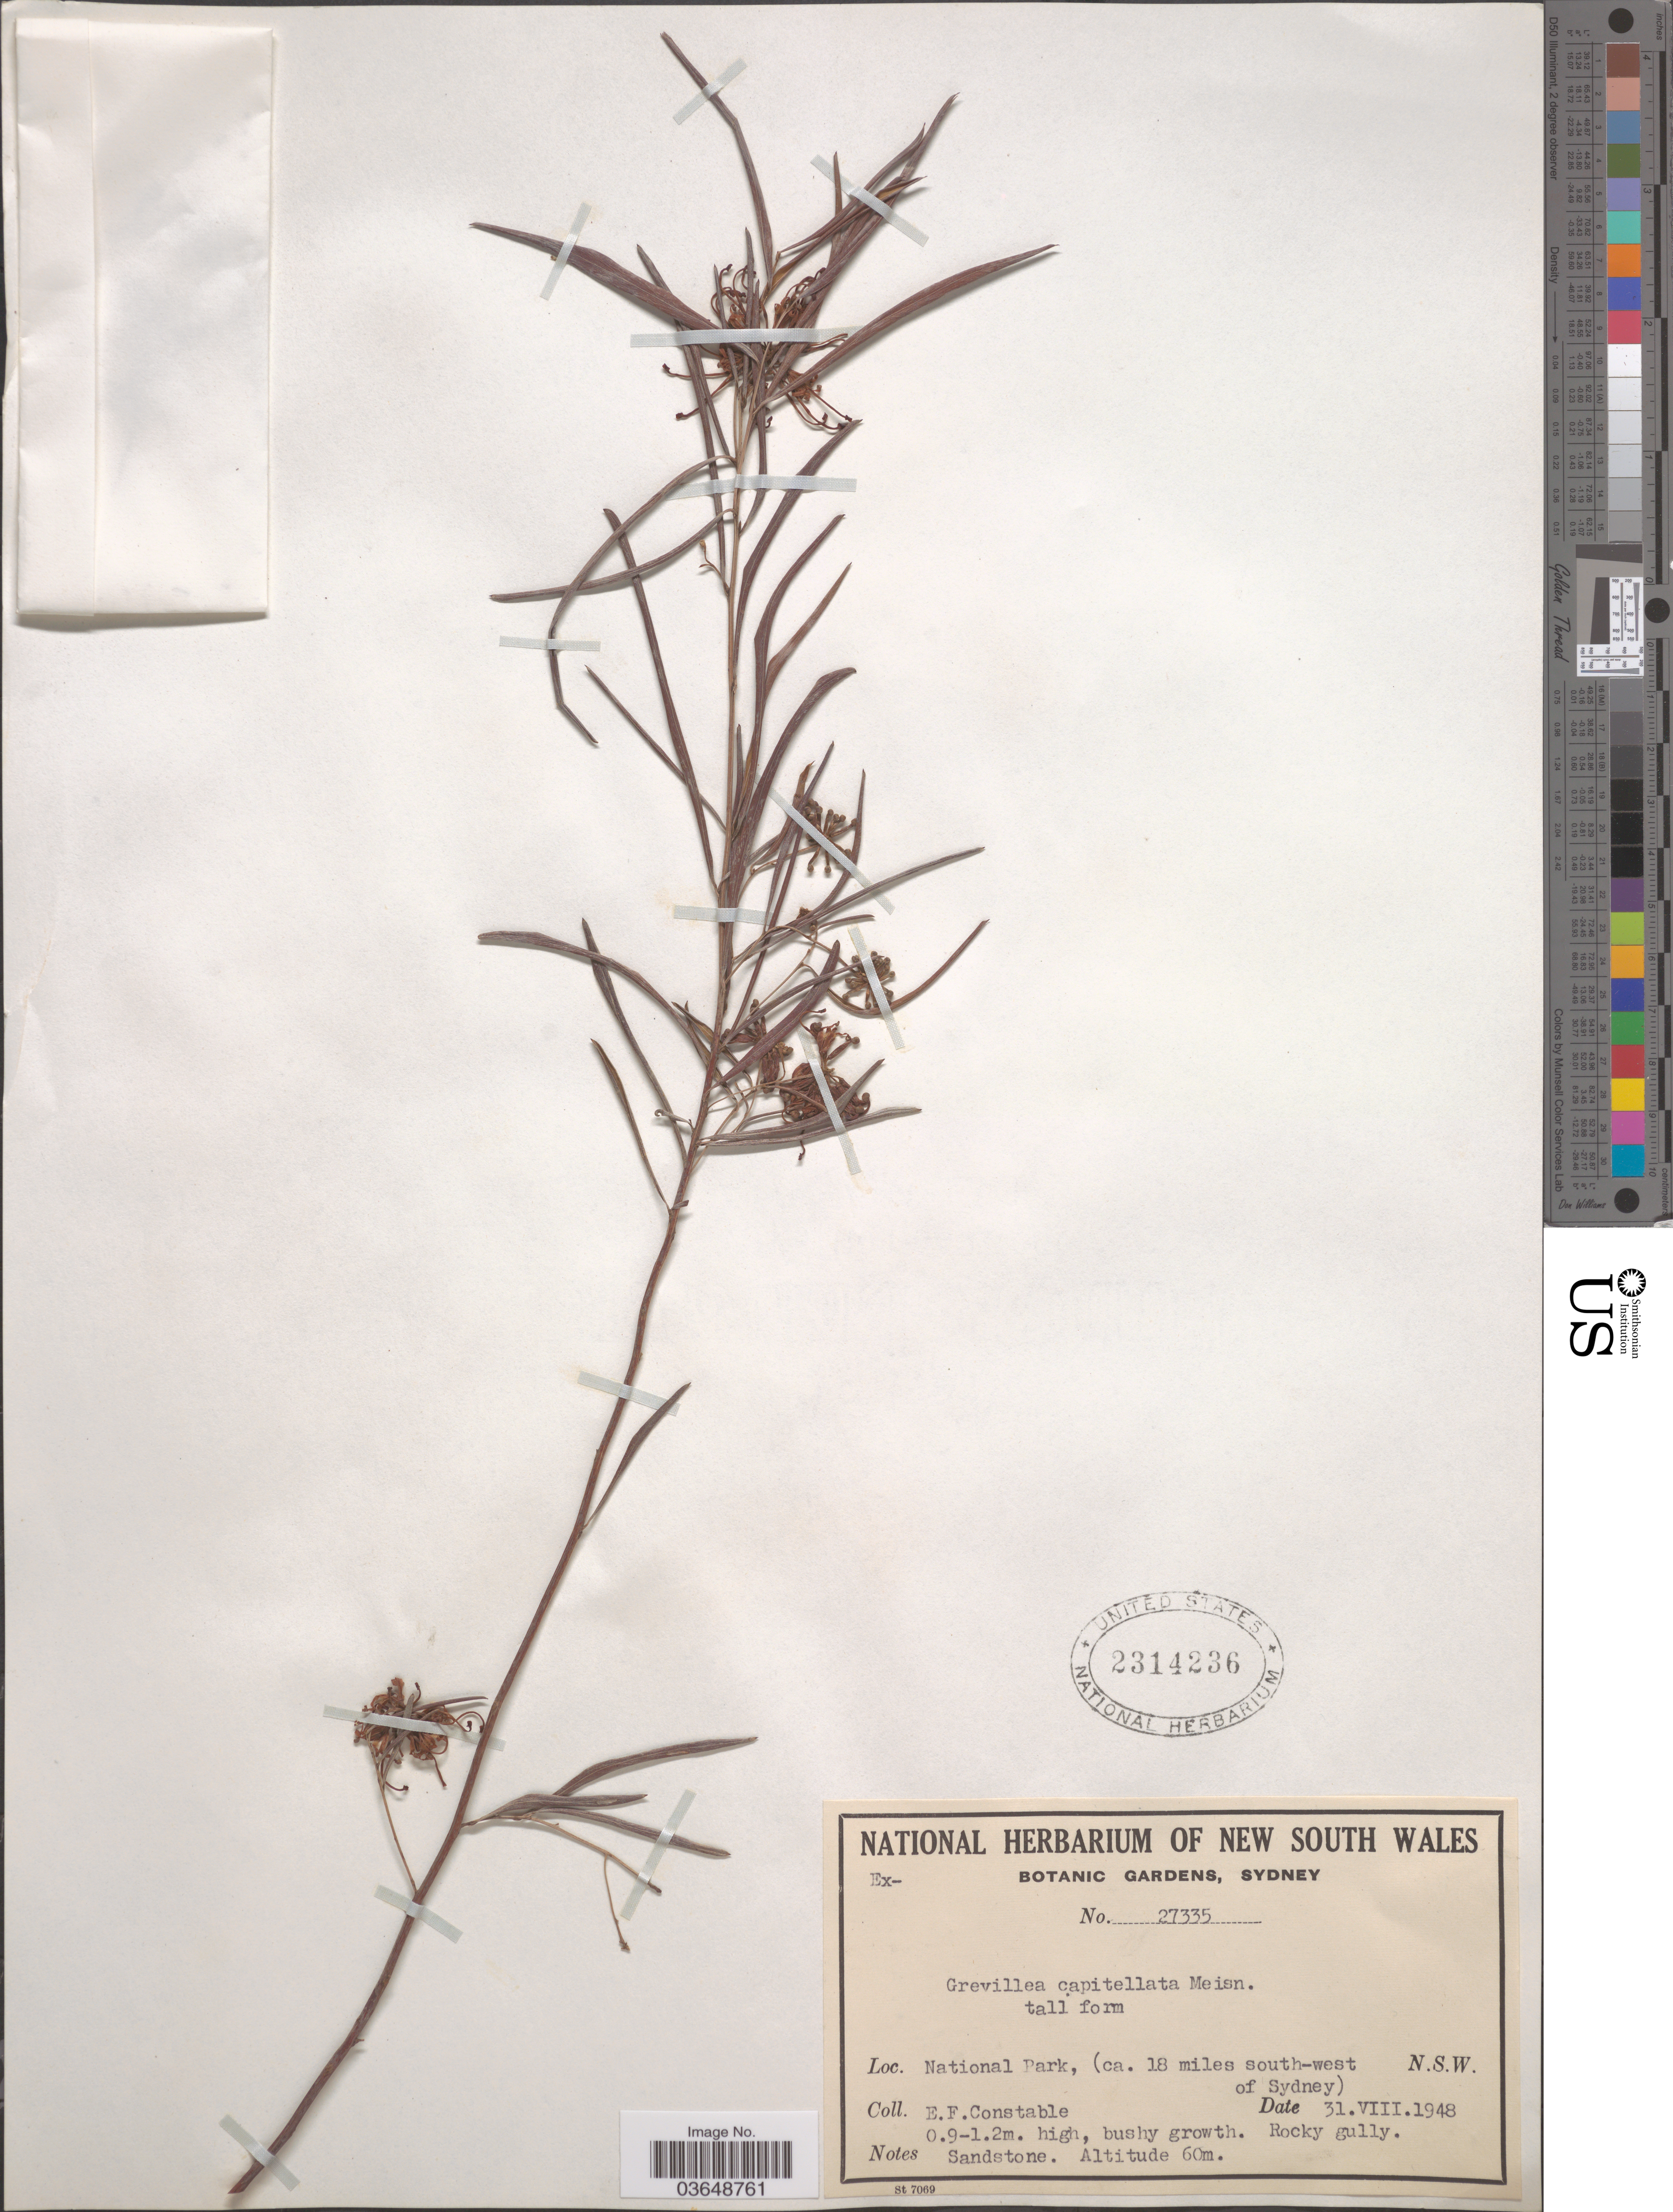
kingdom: Plantae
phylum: Tracheophyta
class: Magnoliopsida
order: Proteales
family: Proteaceae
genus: Grevillea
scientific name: Grevillea capitellata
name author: Meisn.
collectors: E. F. Constable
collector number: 27335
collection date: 1948-08-31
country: Australia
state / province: New South Wales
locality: National Park, (ca. 18 miles south-west of Sydney).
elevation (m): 60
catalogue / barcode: US 2314236